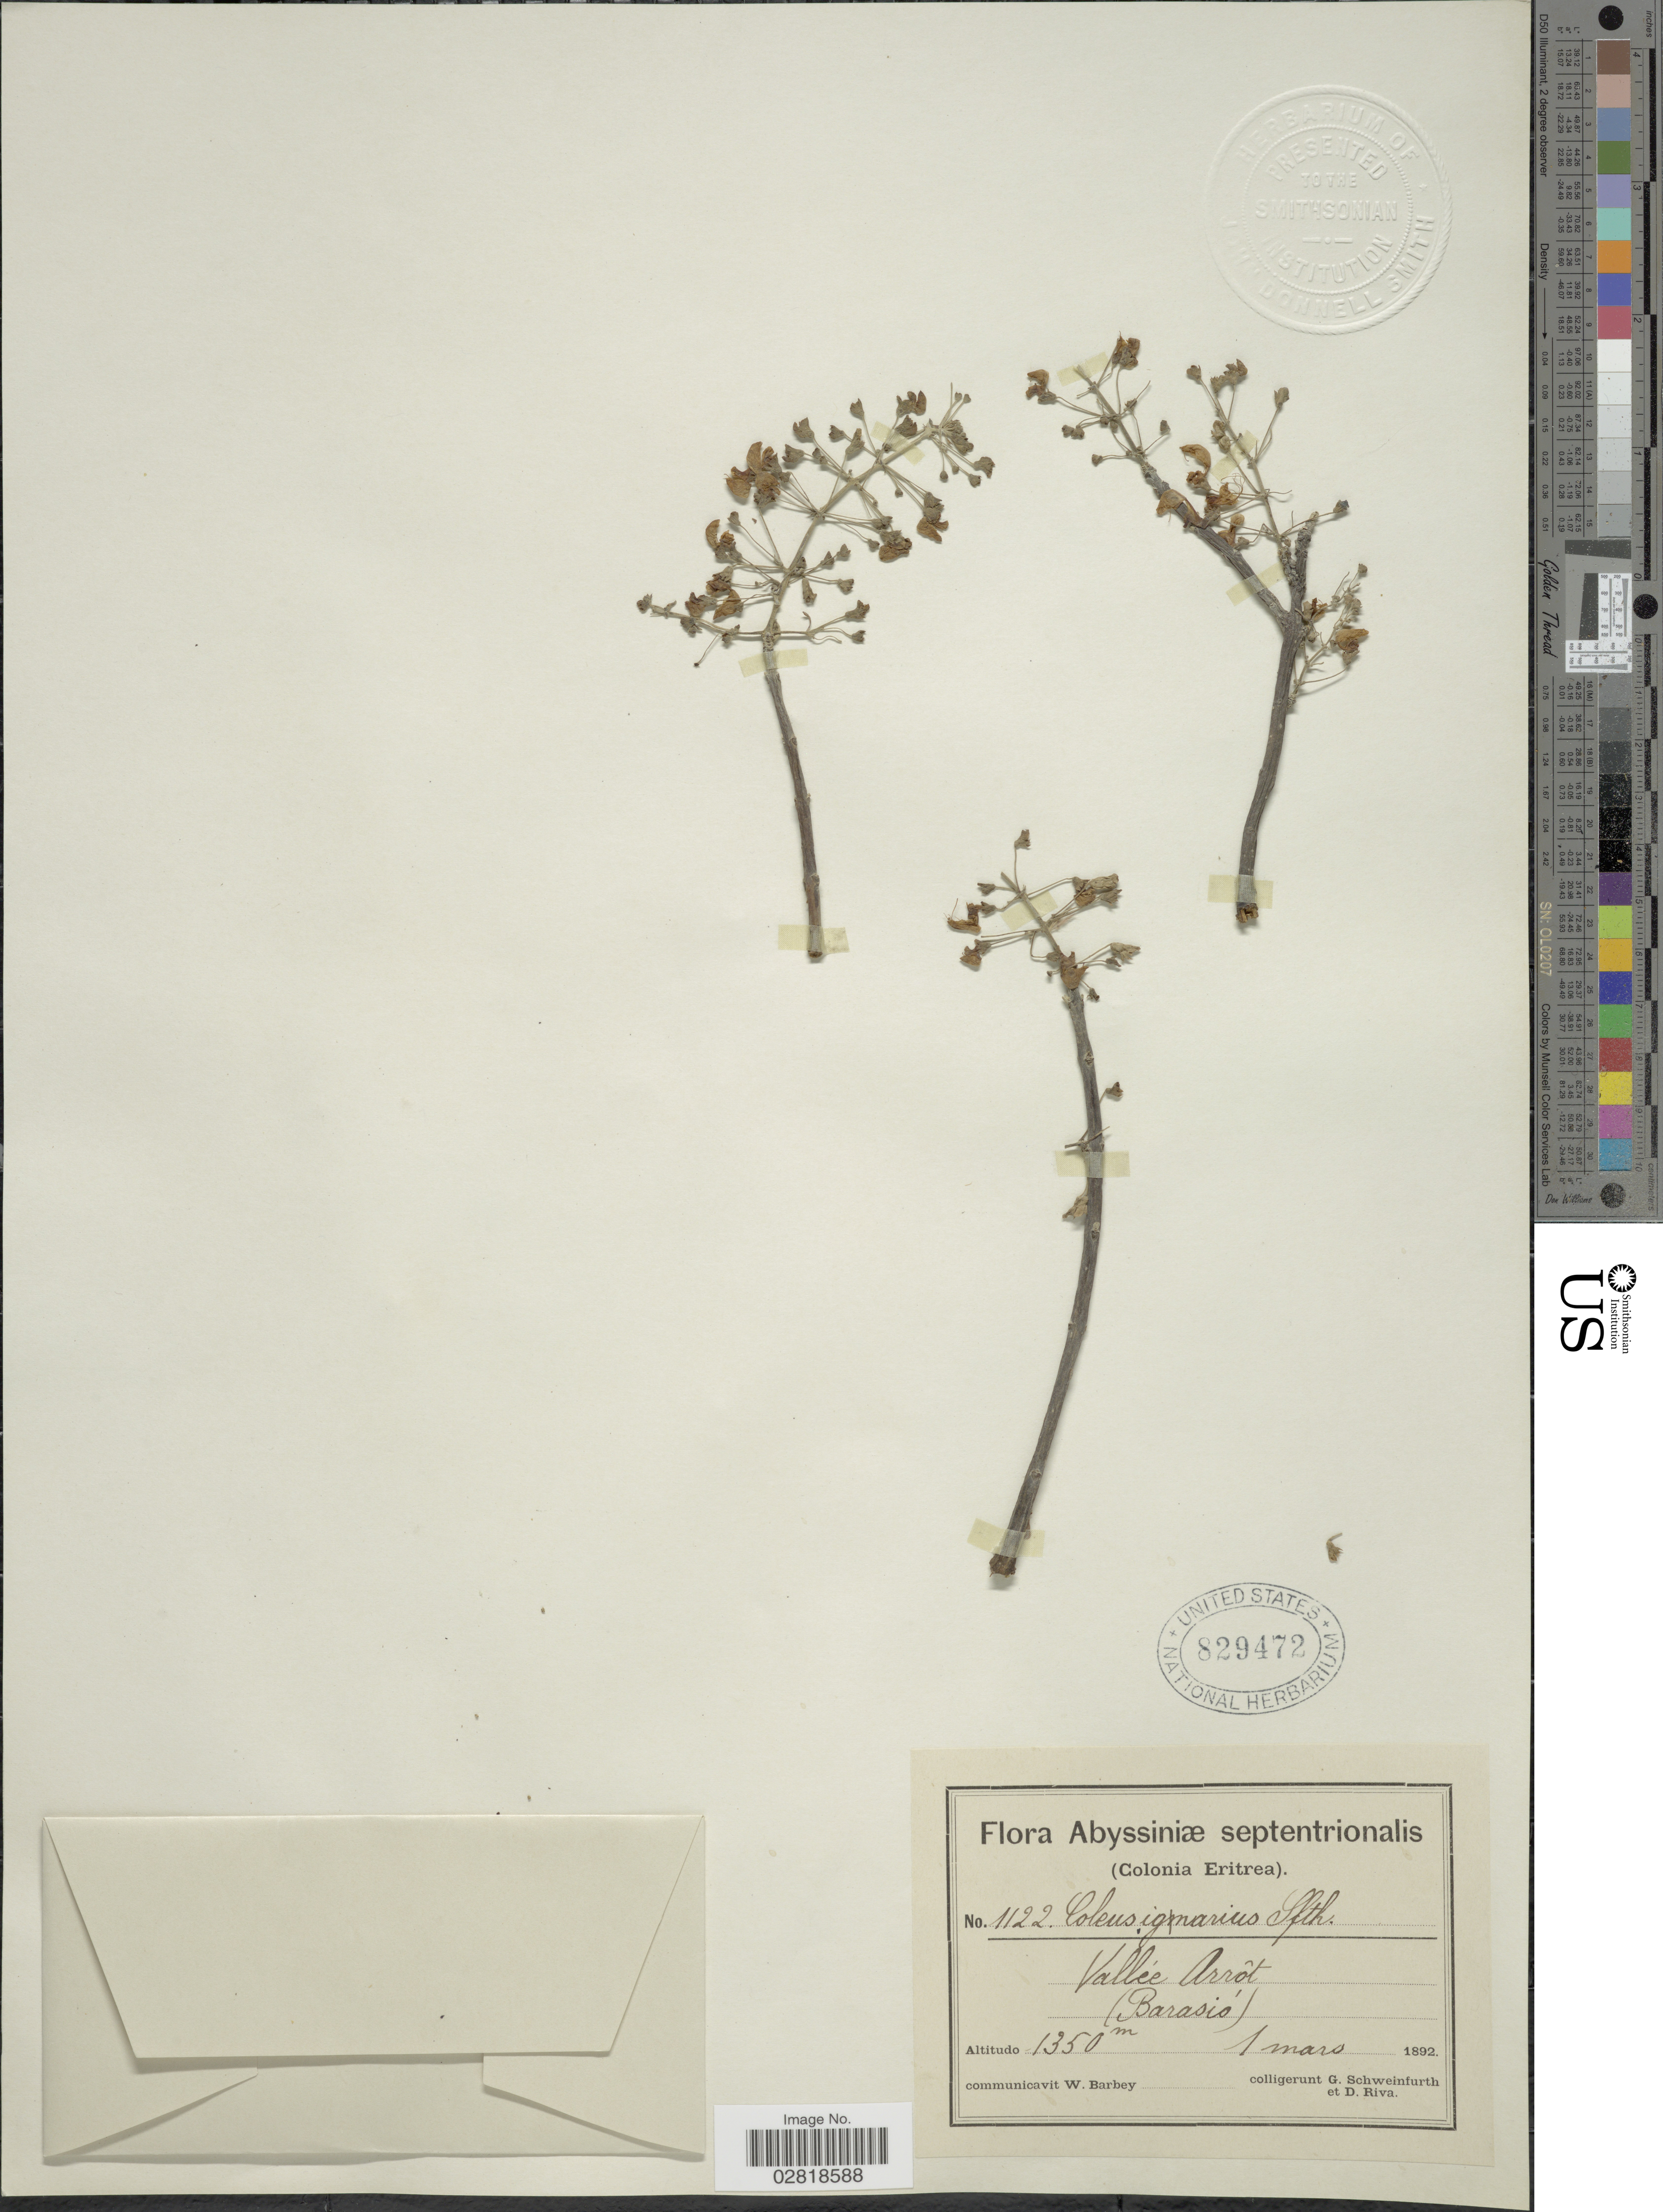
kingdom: Plantae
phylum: Tracheophyta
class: Magnoliopsida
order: Lamiales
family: Lamiaceae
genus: Plectranthus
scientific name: Plectranthus igniarius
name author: (Schweinf.) Agnew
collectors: G. A. Schweinfurth (herbarium) & D. Riva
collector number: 1122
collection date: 1892-03-01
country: Eritrea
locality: Abyssiniæ septentrionalis. (Colonia Eritrea). Vallée Arrôt (Barasió).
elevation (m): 1350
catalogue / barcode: US 829472